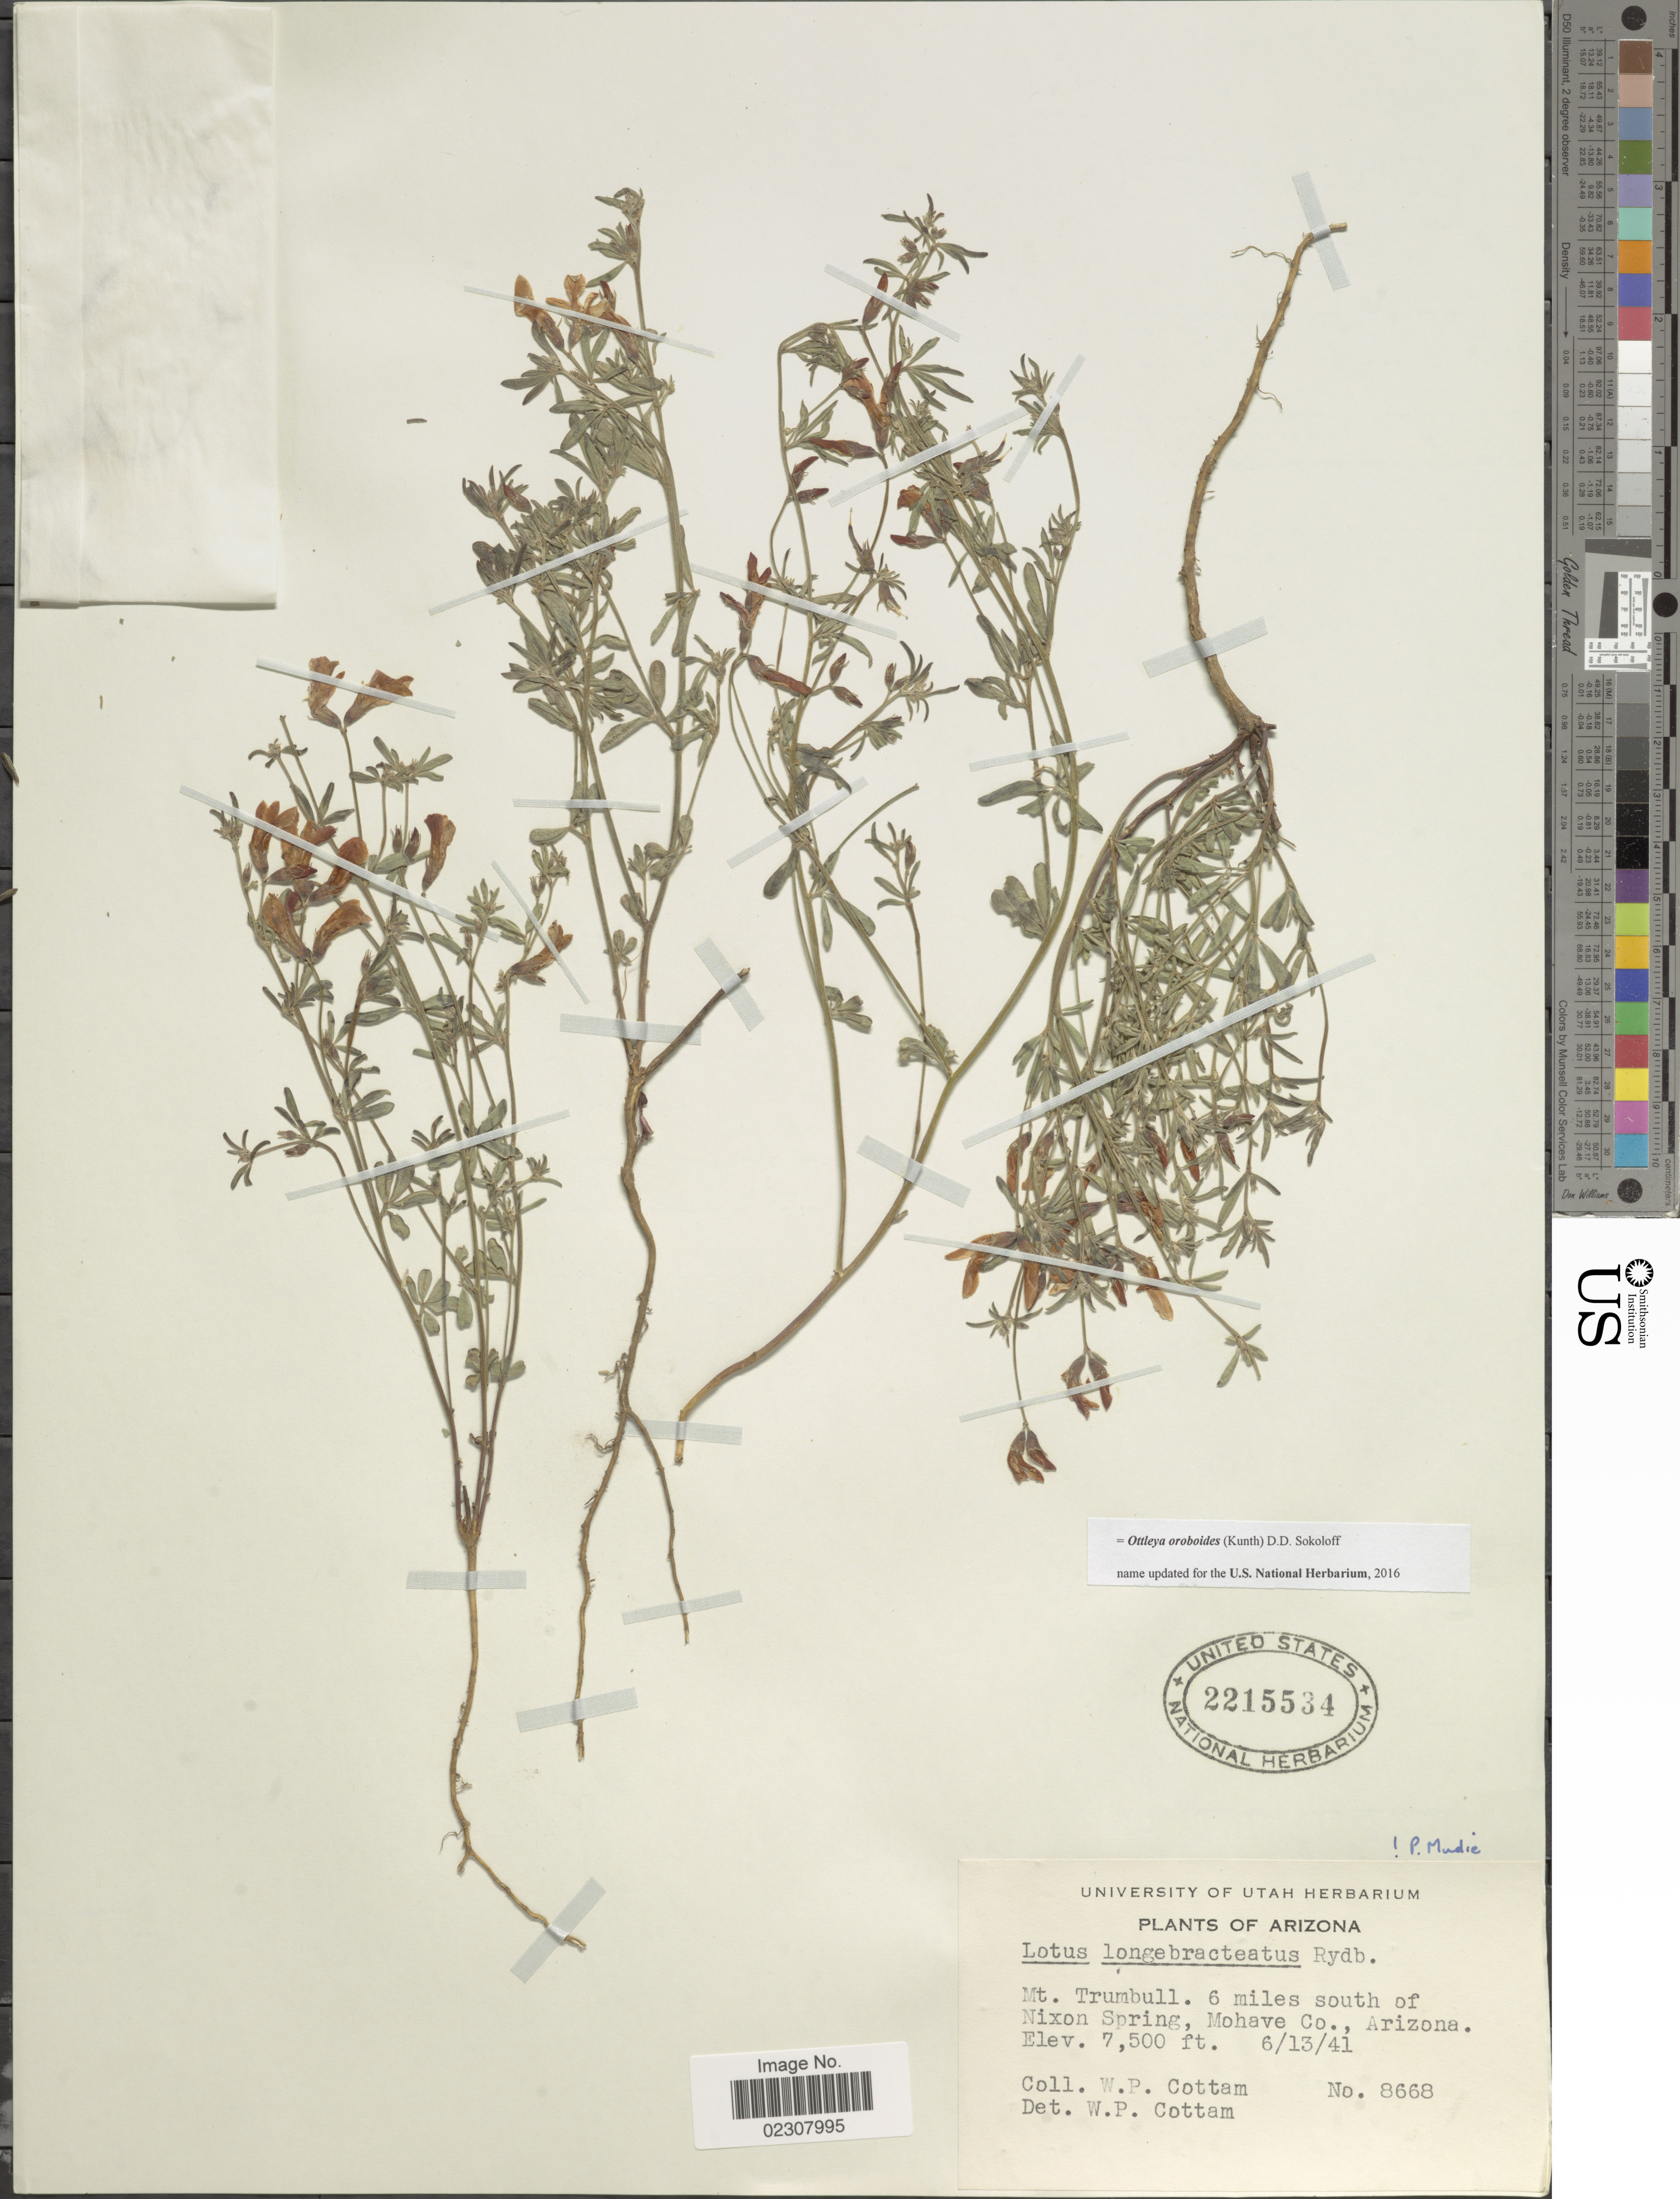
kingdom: Plantae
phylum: Tracheophyta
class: Magnoliopsida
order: Fabales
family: Fabaceae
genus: Ottleya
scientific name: Ottleya oroboides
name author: (Kunth) D.D. Sokoloff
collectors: W. Cottam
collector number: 8668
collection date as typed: Transcribed d/m/y: 13/6/41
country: United States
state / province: Arizona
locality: Mt Trumbull. 6 miles south of Nixon Spring, Mohave Co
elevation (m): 2286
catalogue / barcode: US 2215534